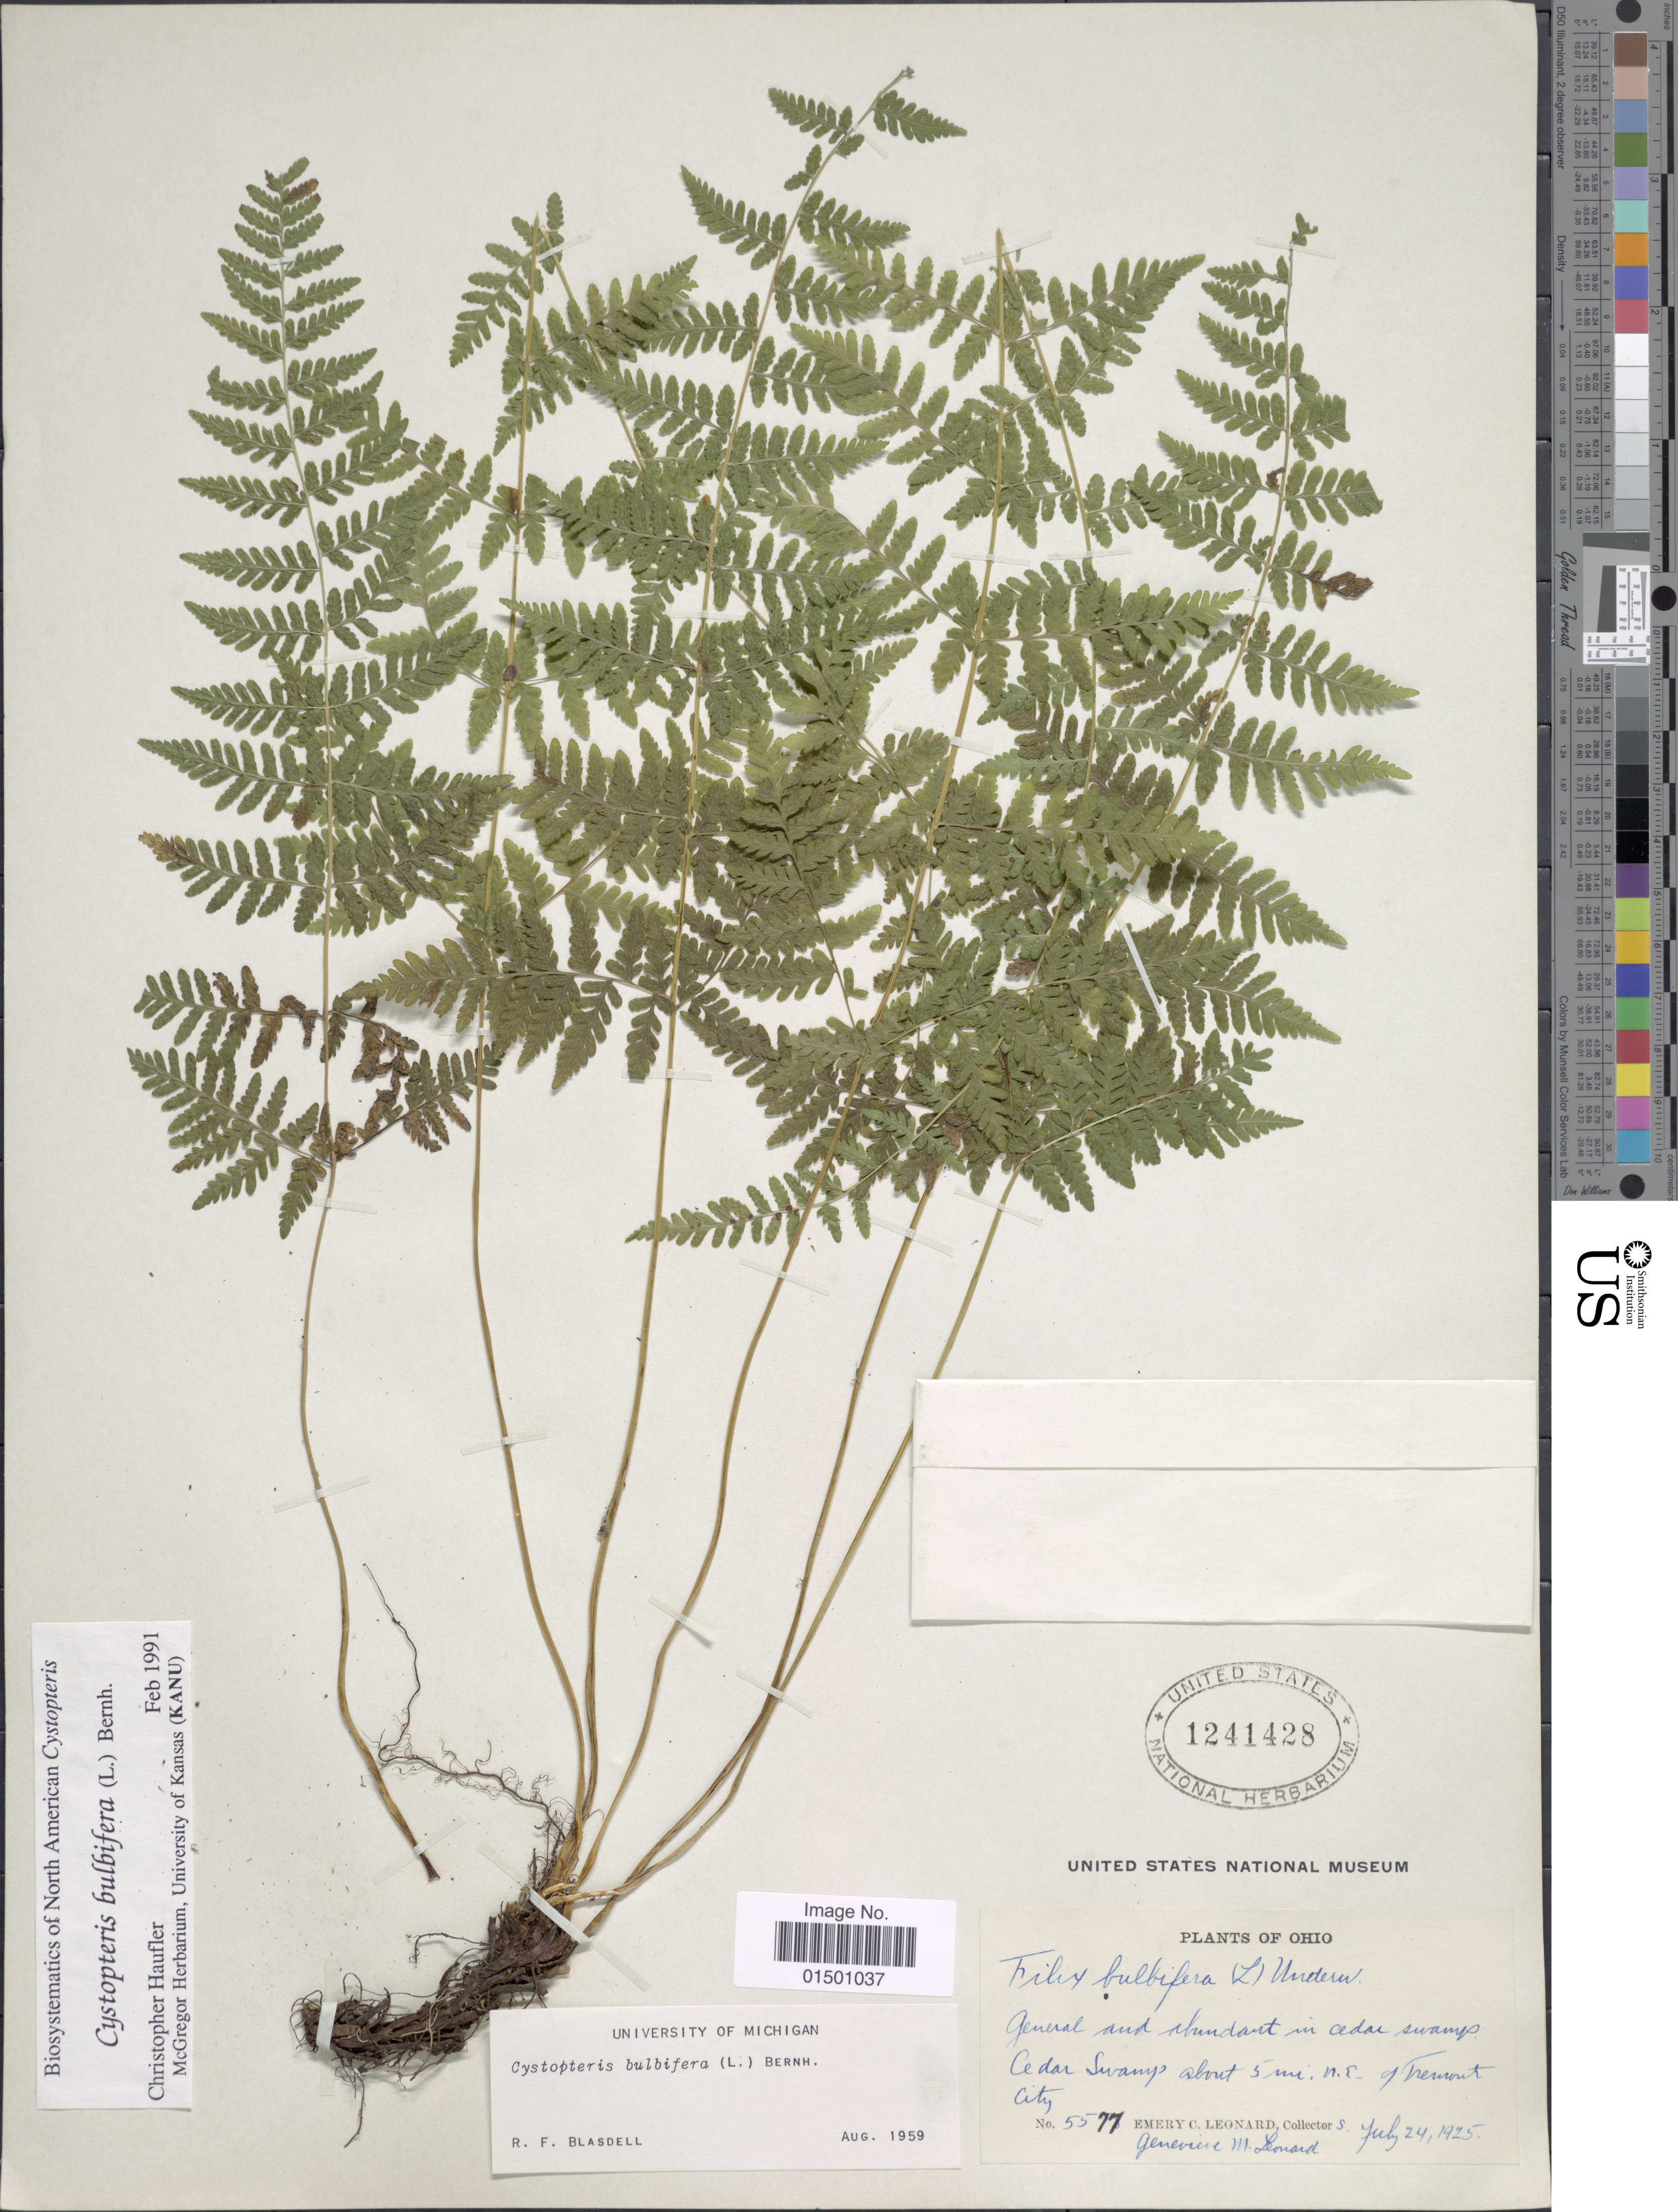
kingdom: Plantae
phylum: Tracheophyta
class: Polypodiopsida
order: Polypodiales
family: Cystopteridaceae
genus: Cystopteris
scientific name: Cystopteris bulbifera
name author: (L.) Bernh.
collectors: E. C. Leonard & G. M. Leonard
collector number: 5577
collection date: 1925-07-24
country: United States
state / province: Ohio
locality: Cedar Swamps about 5 mi. N.E. Tremont City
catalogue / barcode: US 1241428